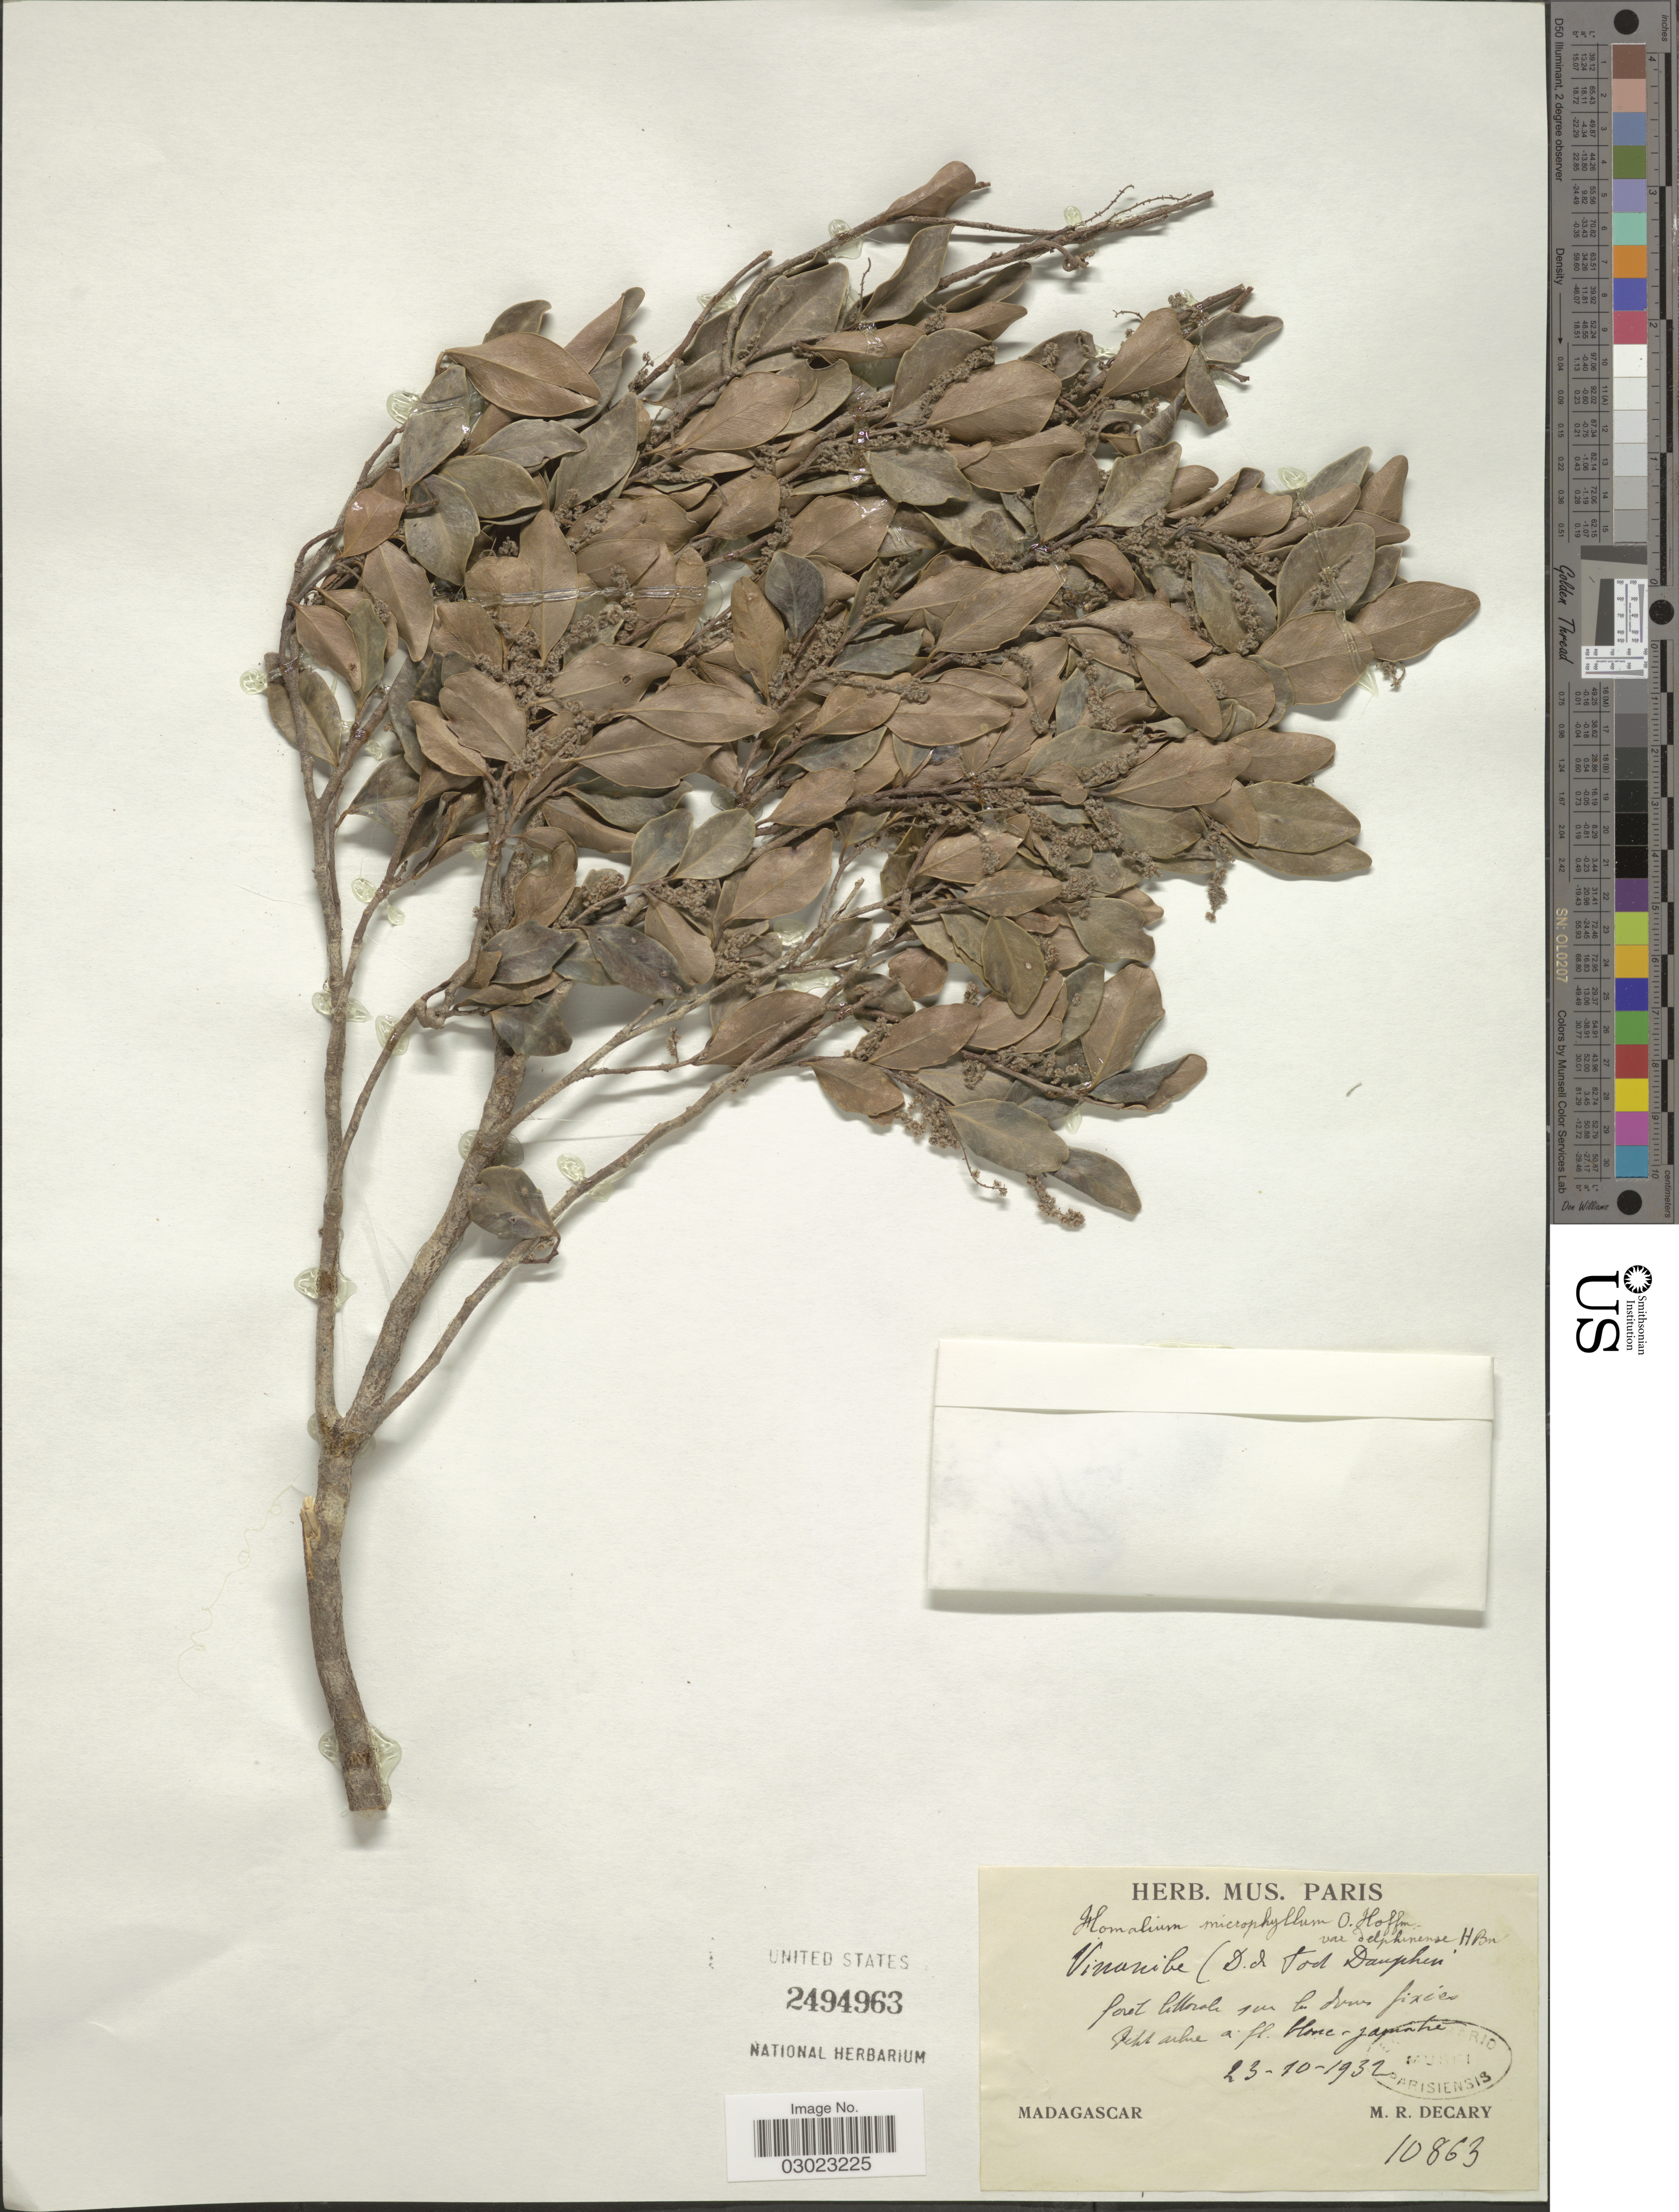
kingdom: Plantae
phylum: Tracheophyta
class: Magnoliopsida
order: Malpighiales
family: Salicaceae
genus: Homalium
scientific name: Homalium microphyllum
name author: O. Hoffm.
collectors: R. Decary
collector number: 10863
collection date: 1932-10-23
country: Madagascar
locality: Vinanibe (D. de Fort Dauphin.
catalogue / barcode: US 2494963